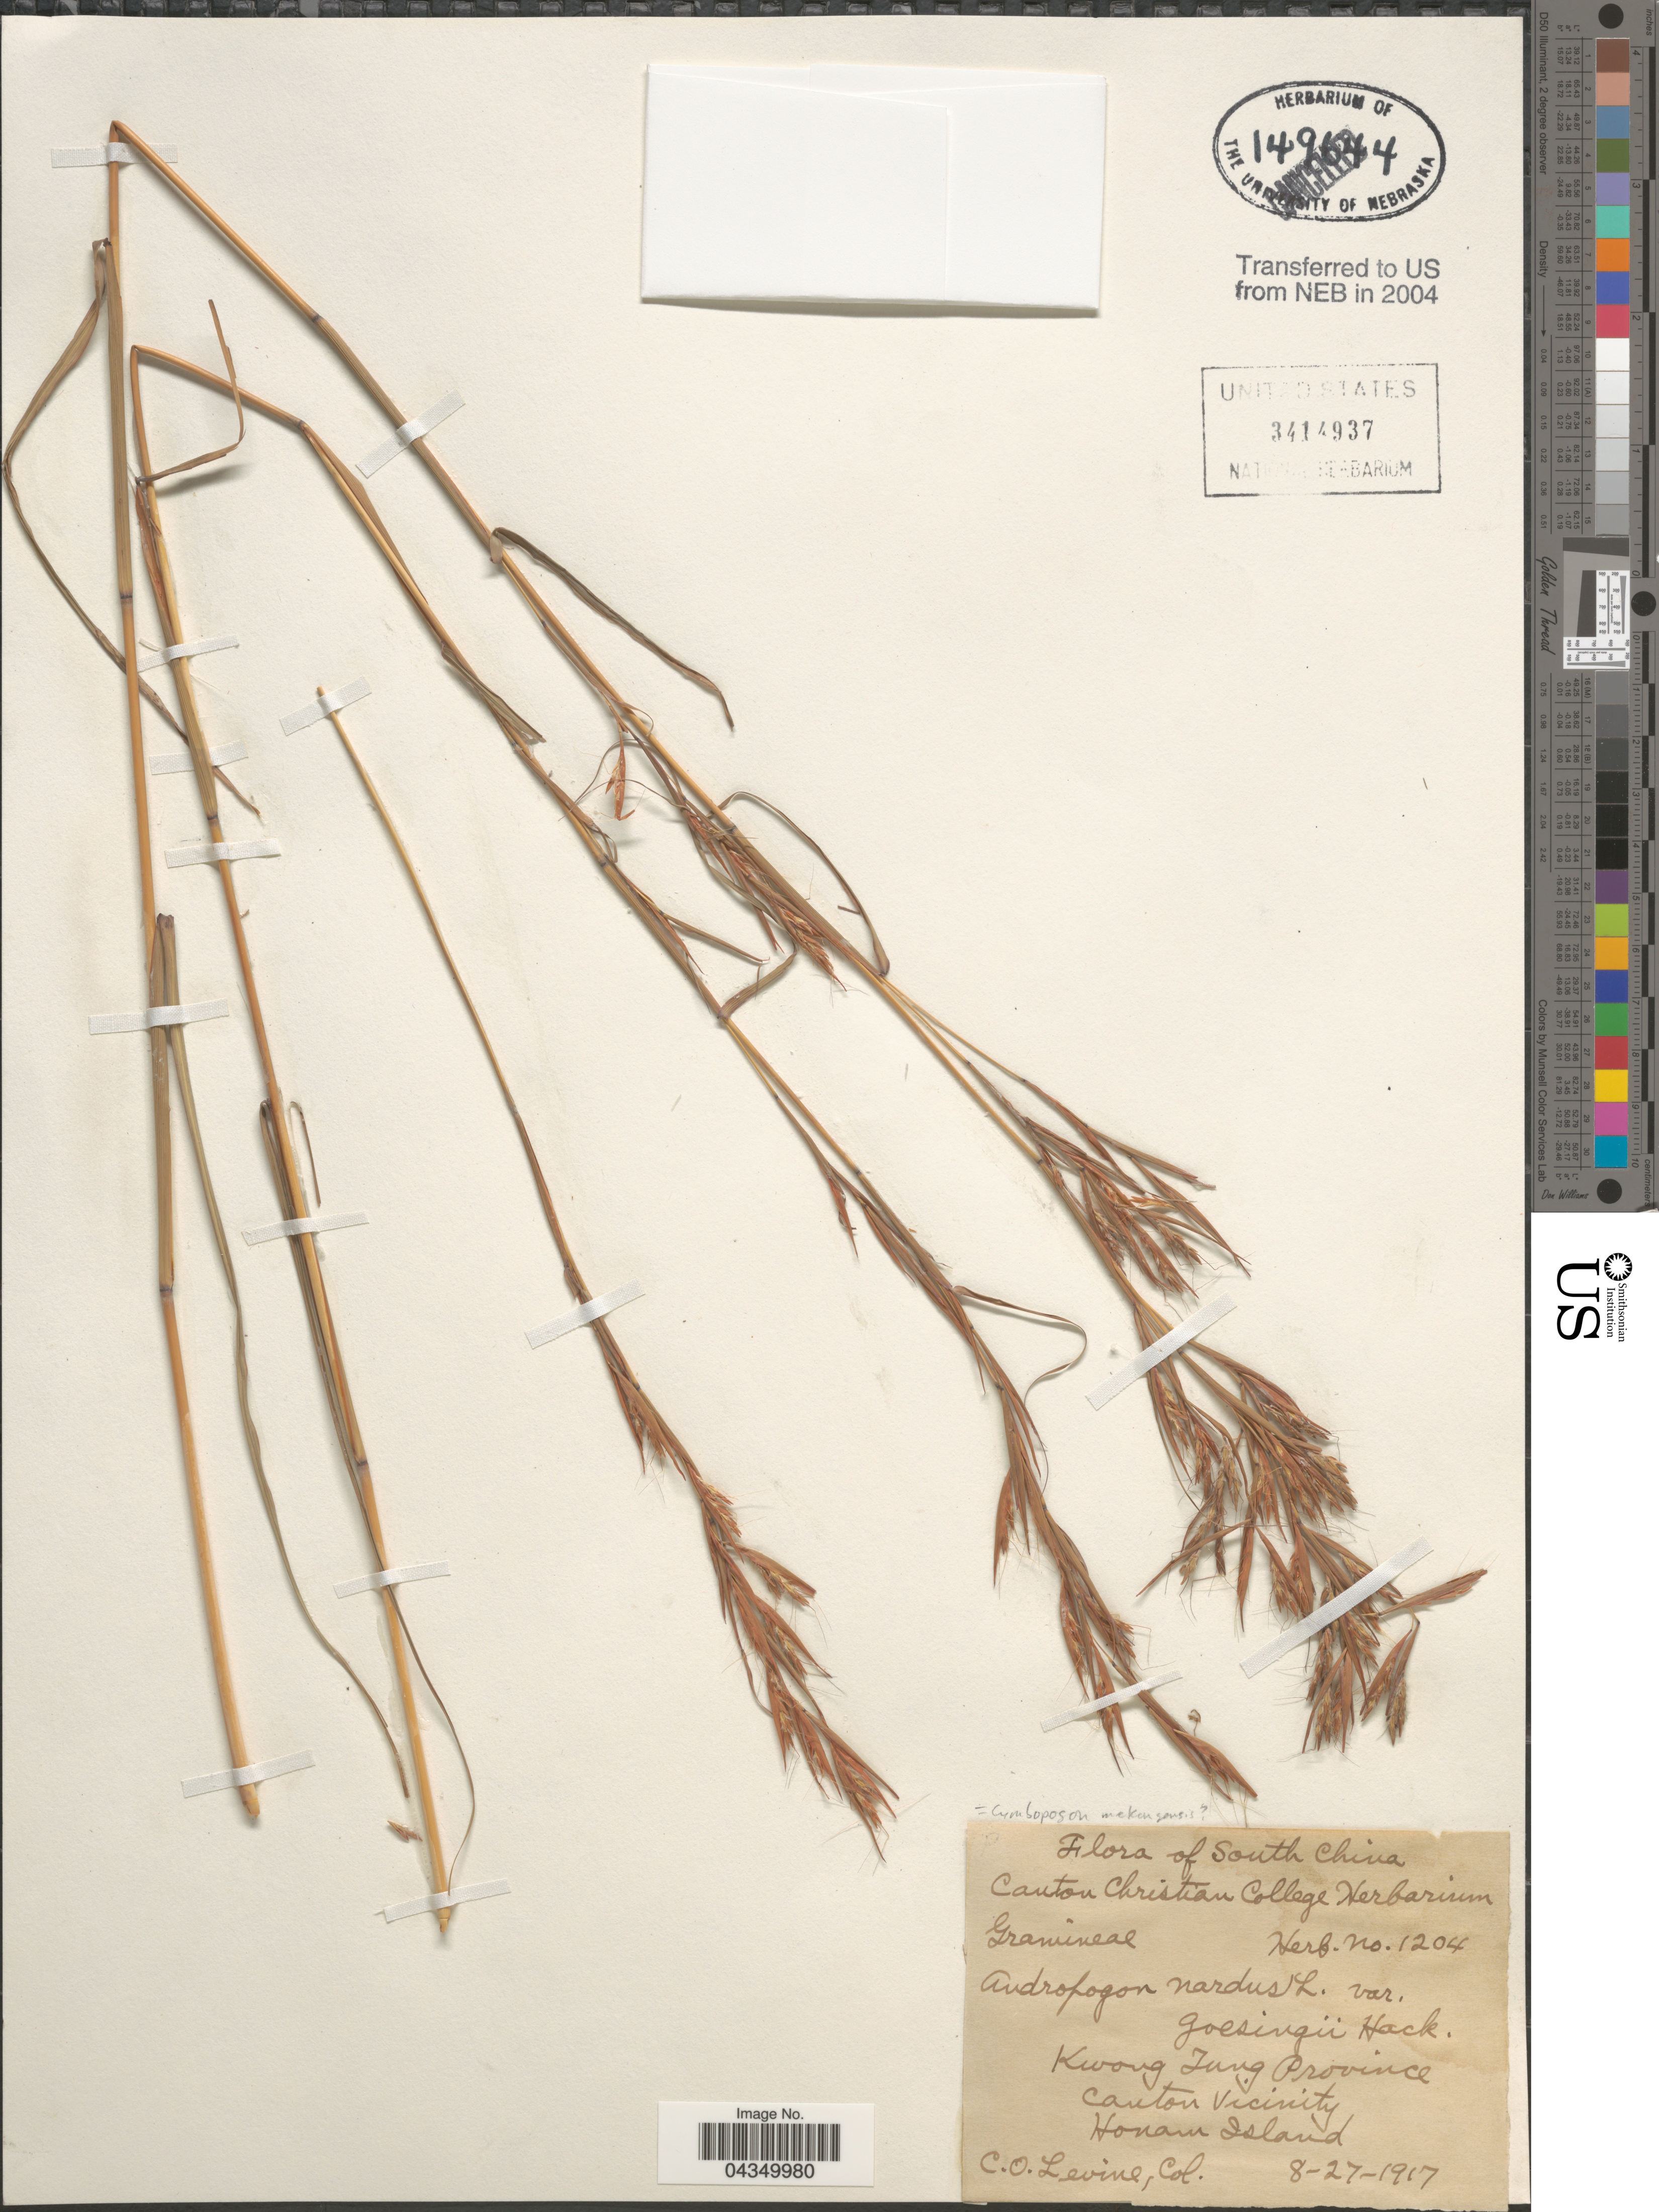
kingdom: Plantae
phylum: Tracheophyta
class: Liliopsida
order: Poales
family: Poaceae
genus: Cymbopogon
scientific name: Cymbopogon mekongensis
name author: A. Camus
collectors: C. O. Levine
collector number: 1204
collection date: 1917-08-27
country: China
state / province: Guangdong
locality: South China. Kwong Tung Province. Canton Vicinity. Honam Island.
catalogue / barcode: US 3414937